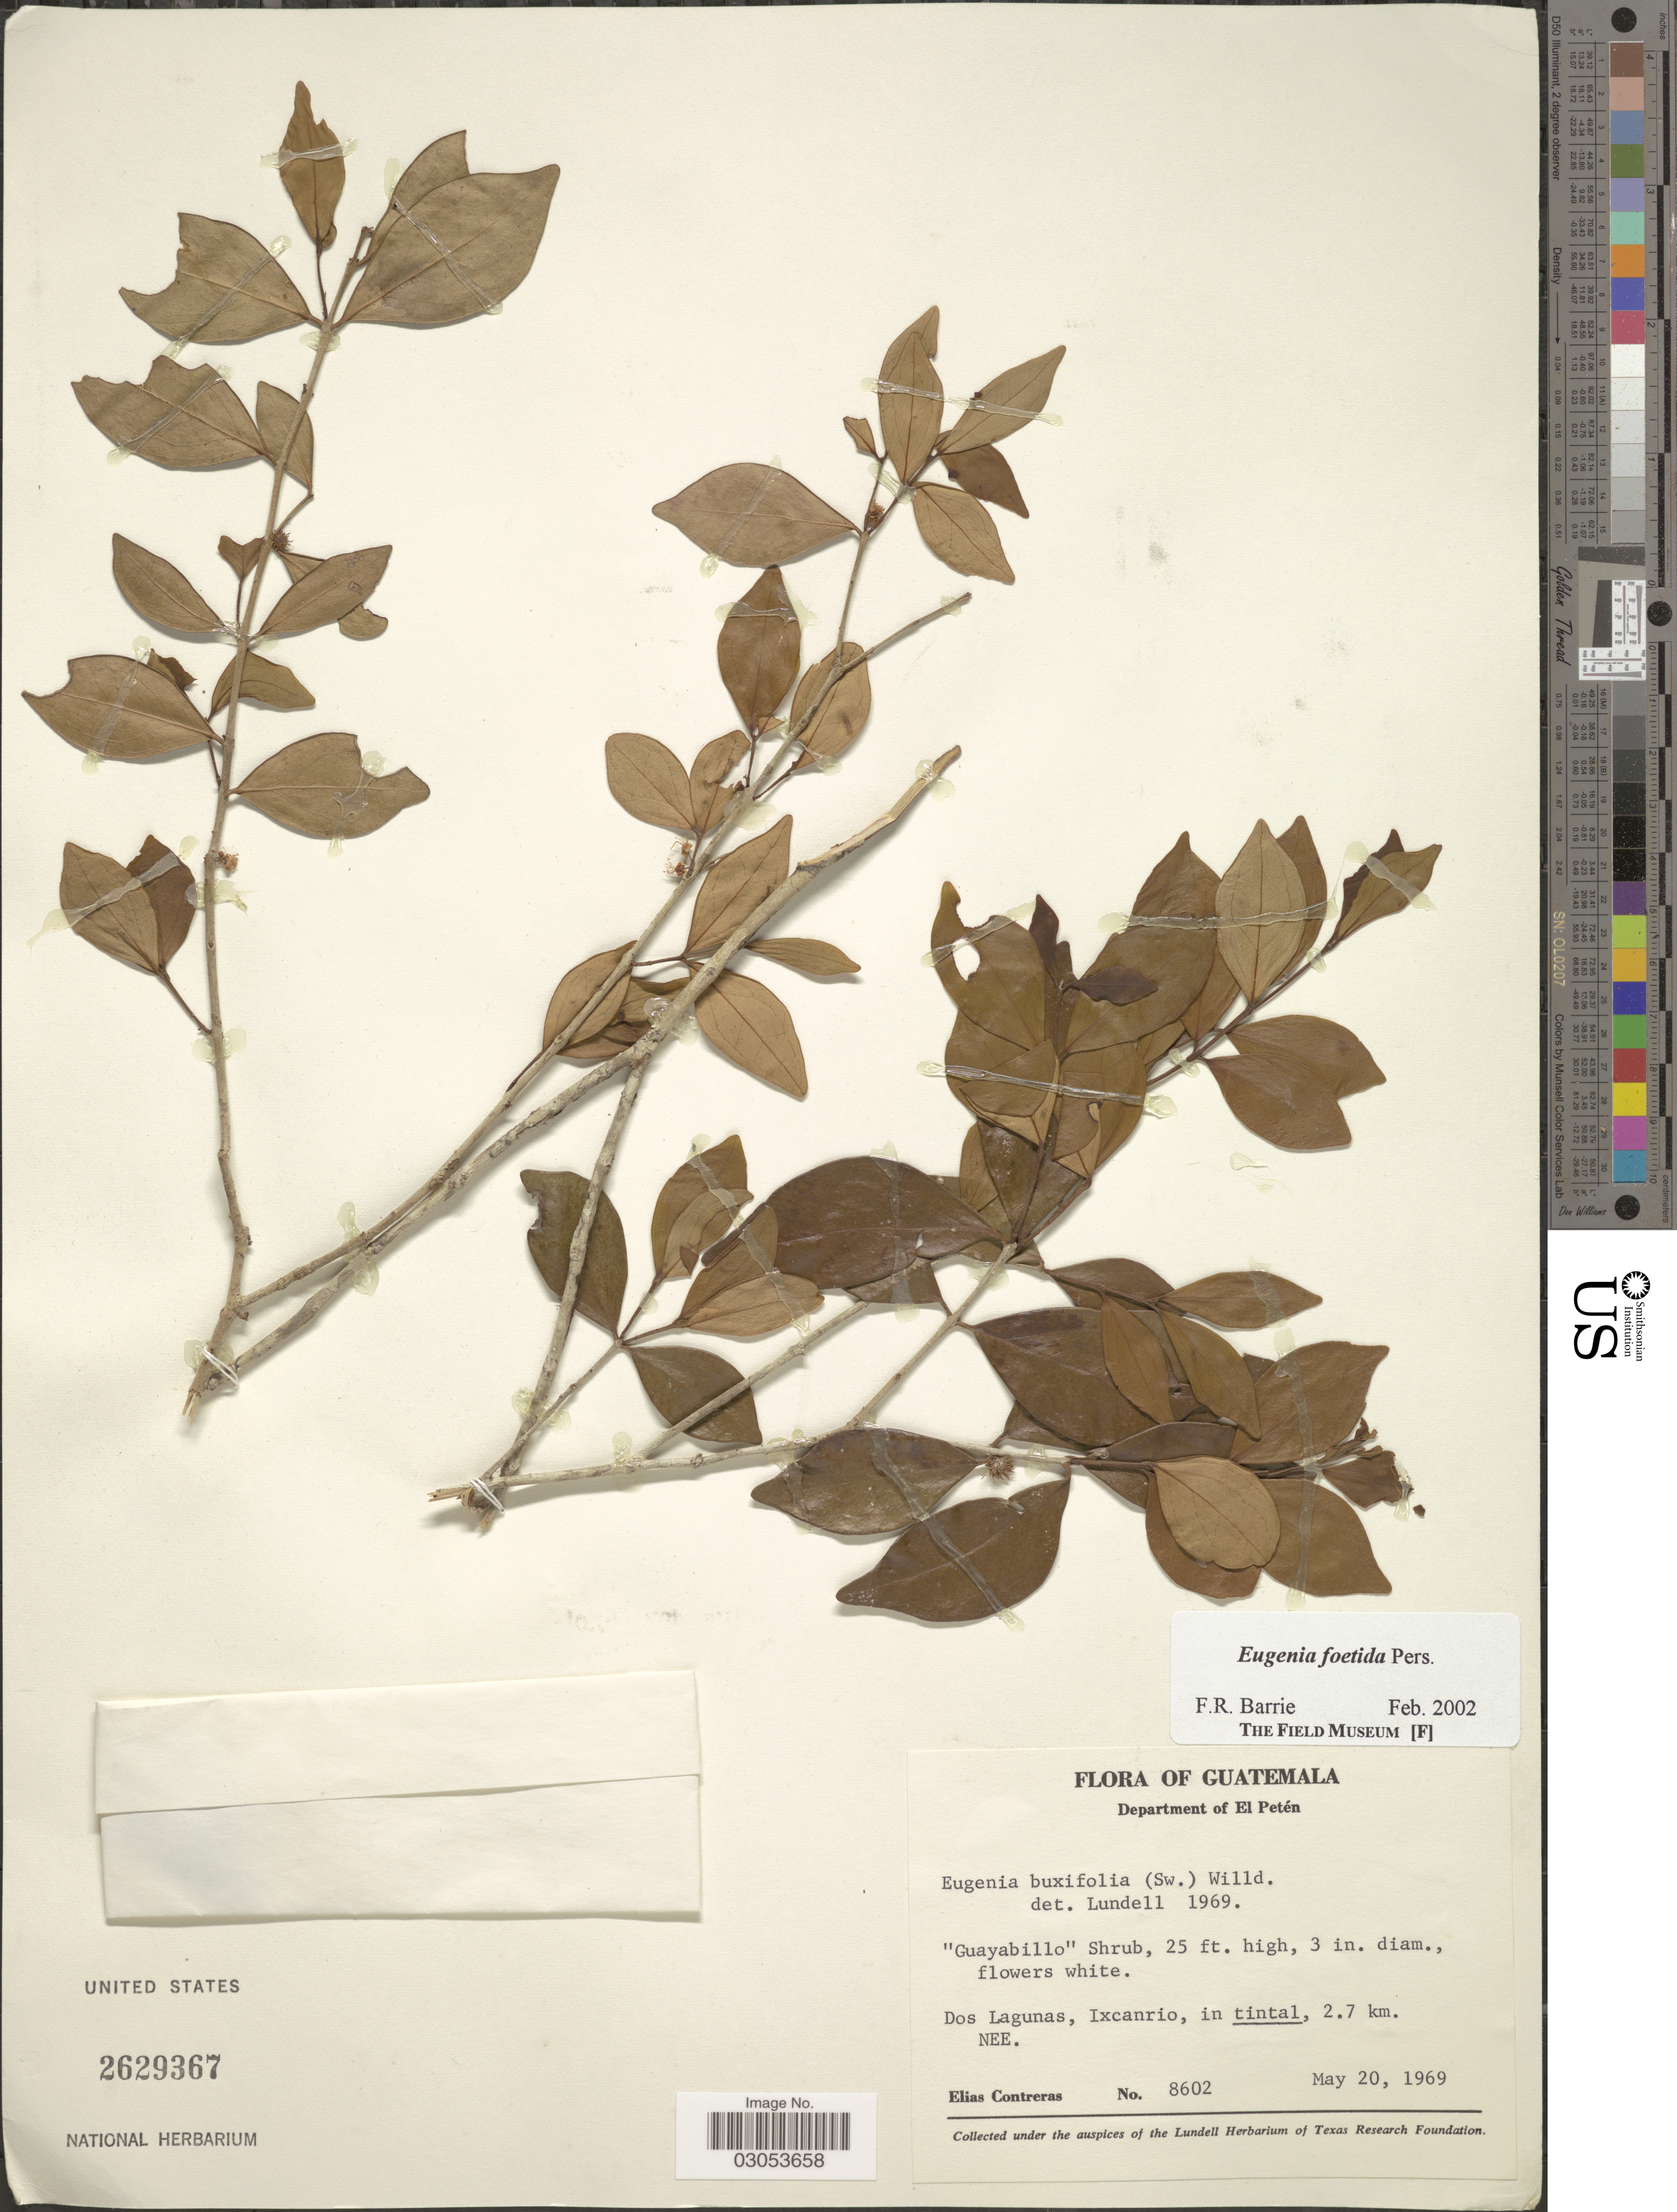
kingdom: Plantae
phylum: Tracheophyta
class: Magnoliopsida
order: Myrtales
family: Myrtaceae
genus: Eugenia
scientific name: Eugenia foetida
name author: Pers.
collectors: E. Contreras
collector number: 8602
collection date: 1969-05-20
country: Guatemala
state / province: El Petén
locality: Department of El Petén. Dos Lagunas, Ixcanrio, in tintal, 2.7 km. NEE.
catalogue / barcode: US 2629367